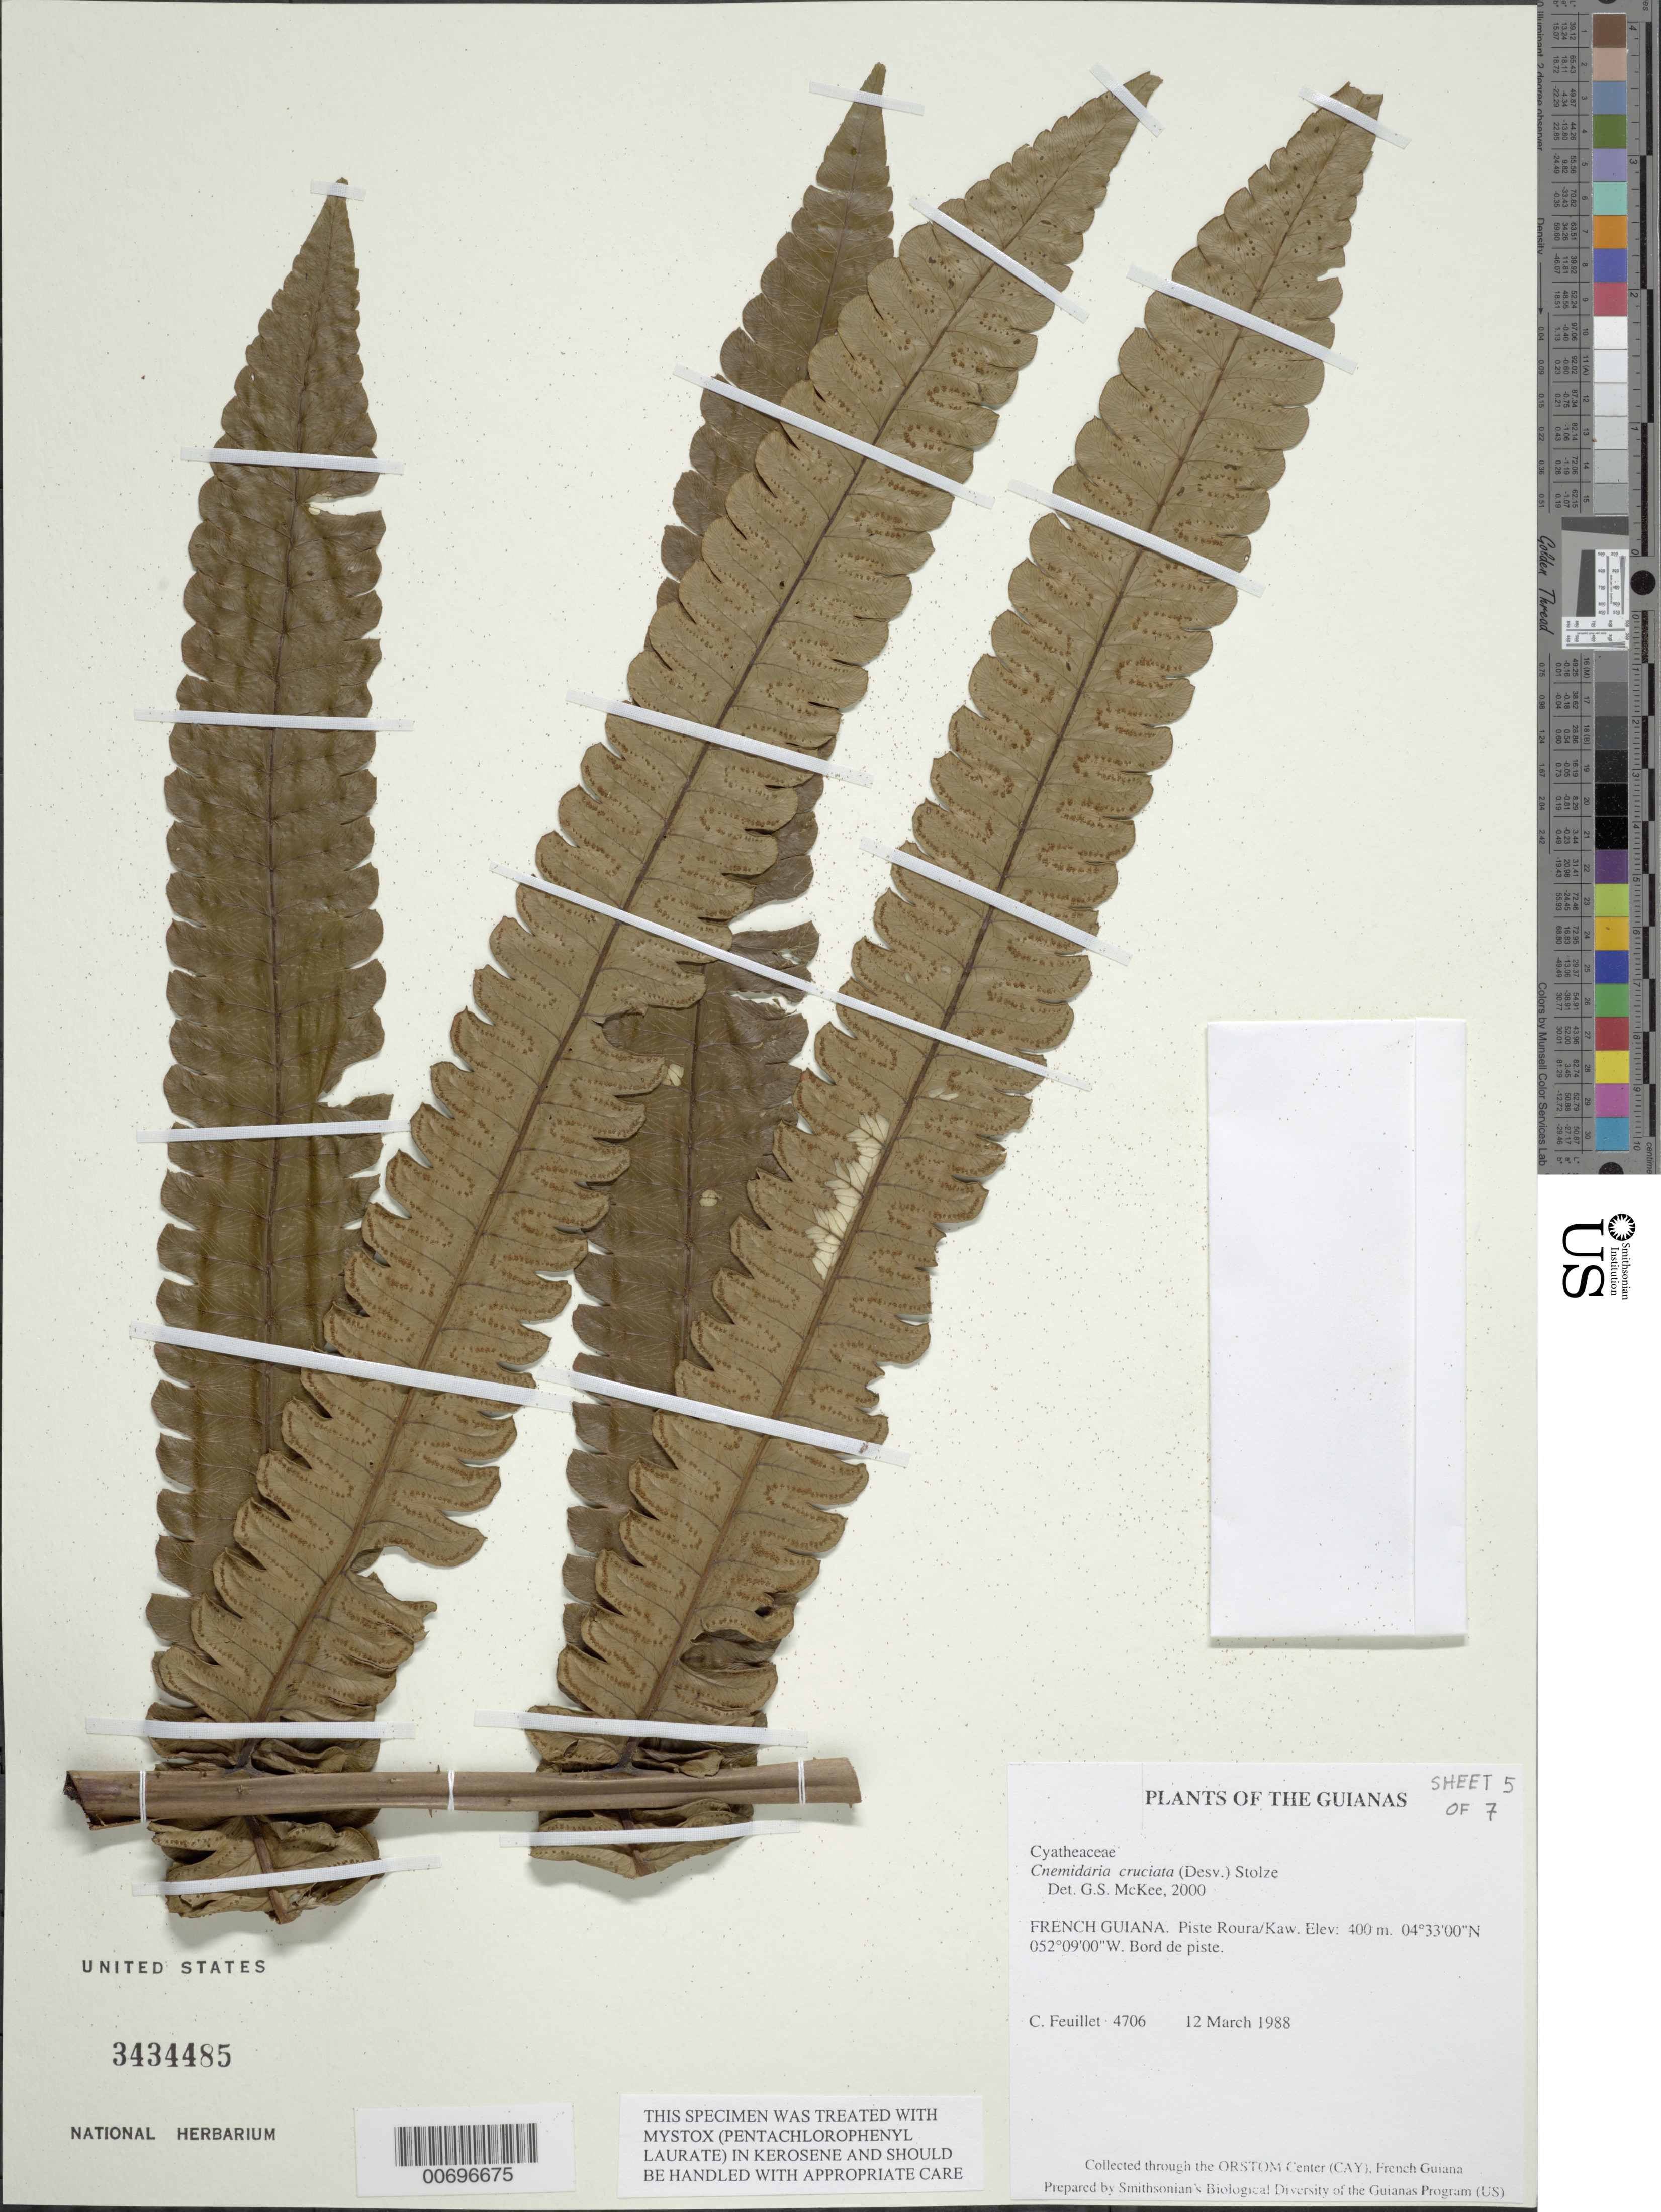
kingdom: Plantae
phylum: Tracheophyta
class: Polypodiopsida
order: Cyatheales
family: Cyatheaceae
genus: Cyathea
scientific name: Cyathea cruciata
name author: (Desv.) Lehnert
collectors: C. Feuillet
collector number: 4706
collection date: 1988-03-12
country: French Guiana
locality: Piste Roura/Kaw.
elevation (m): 400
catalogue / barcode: US 3434485